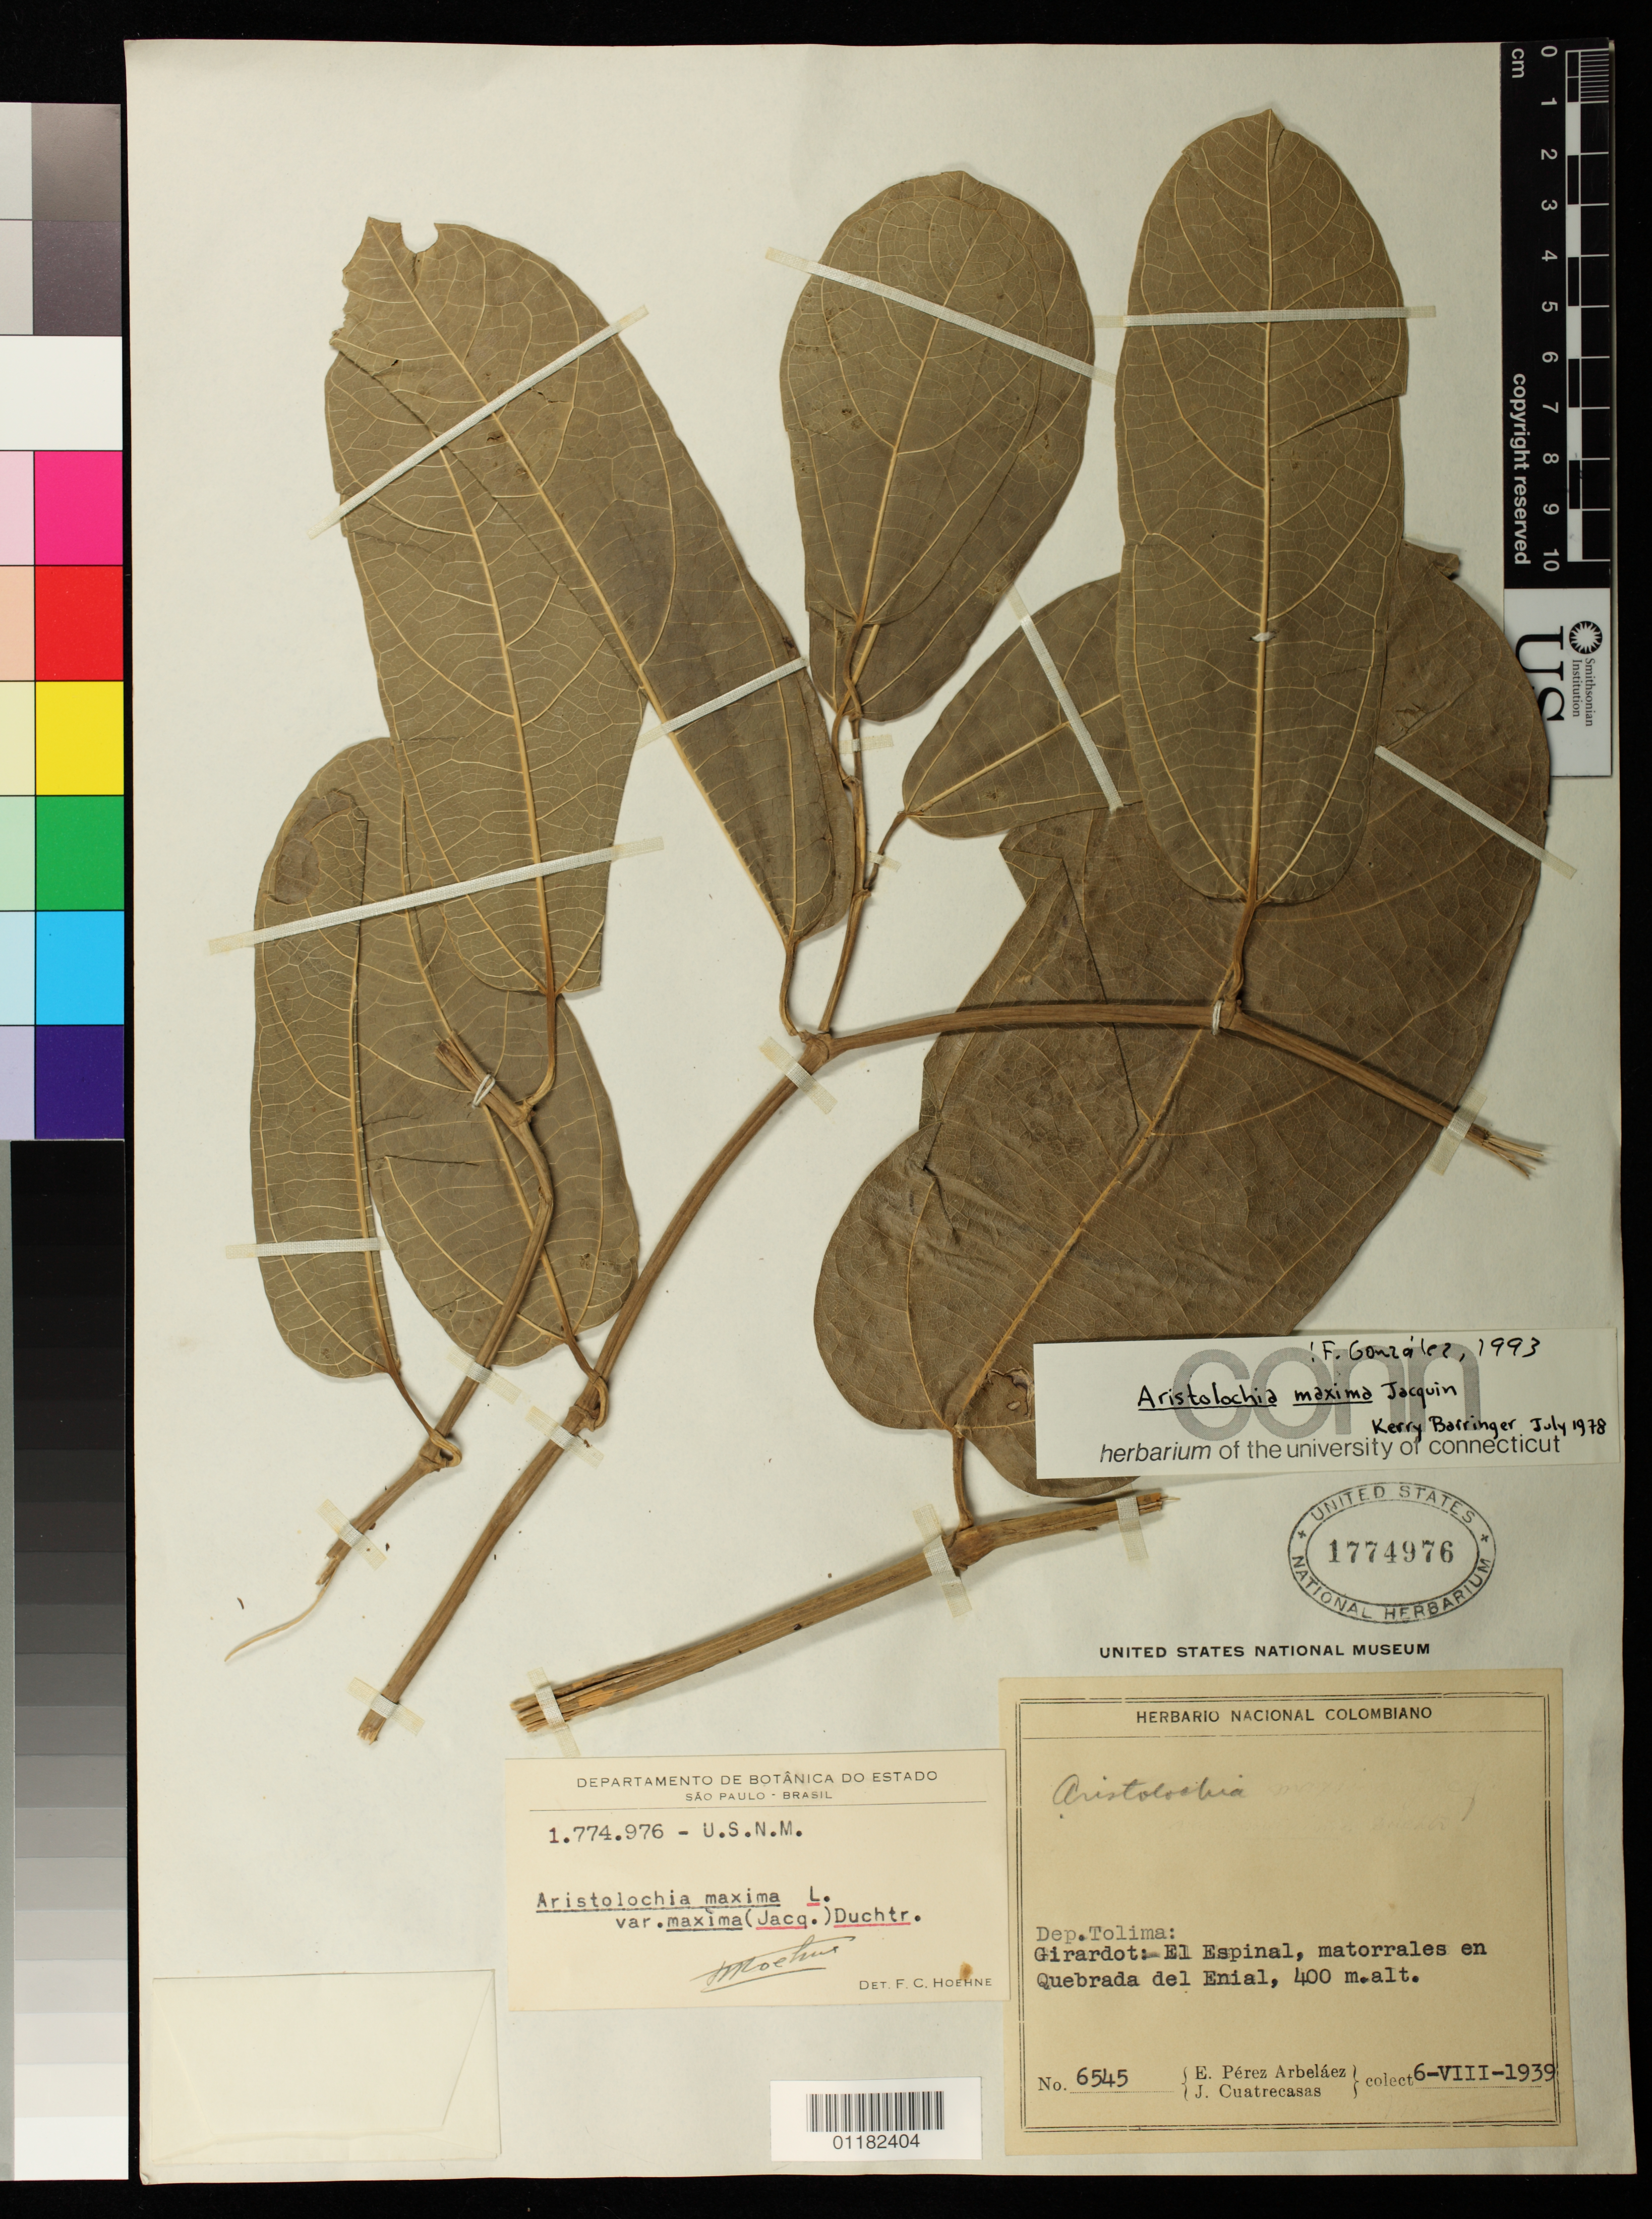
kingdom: Plantae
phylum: Tracheophyta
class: Magnoliopsida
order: Piperales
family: Aristolochiaceae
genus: Aristolochia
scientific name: Aristolochia maxima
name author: Jacq.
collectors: E. Pérez Arbeláez & J. Cuatrecasas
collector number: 6545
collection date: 1939-08-06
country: Colombia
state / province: Tolima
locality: Girardot: El Espinal, matorrales en Quebrada del Enial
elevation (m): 400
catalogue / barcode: US 1774976